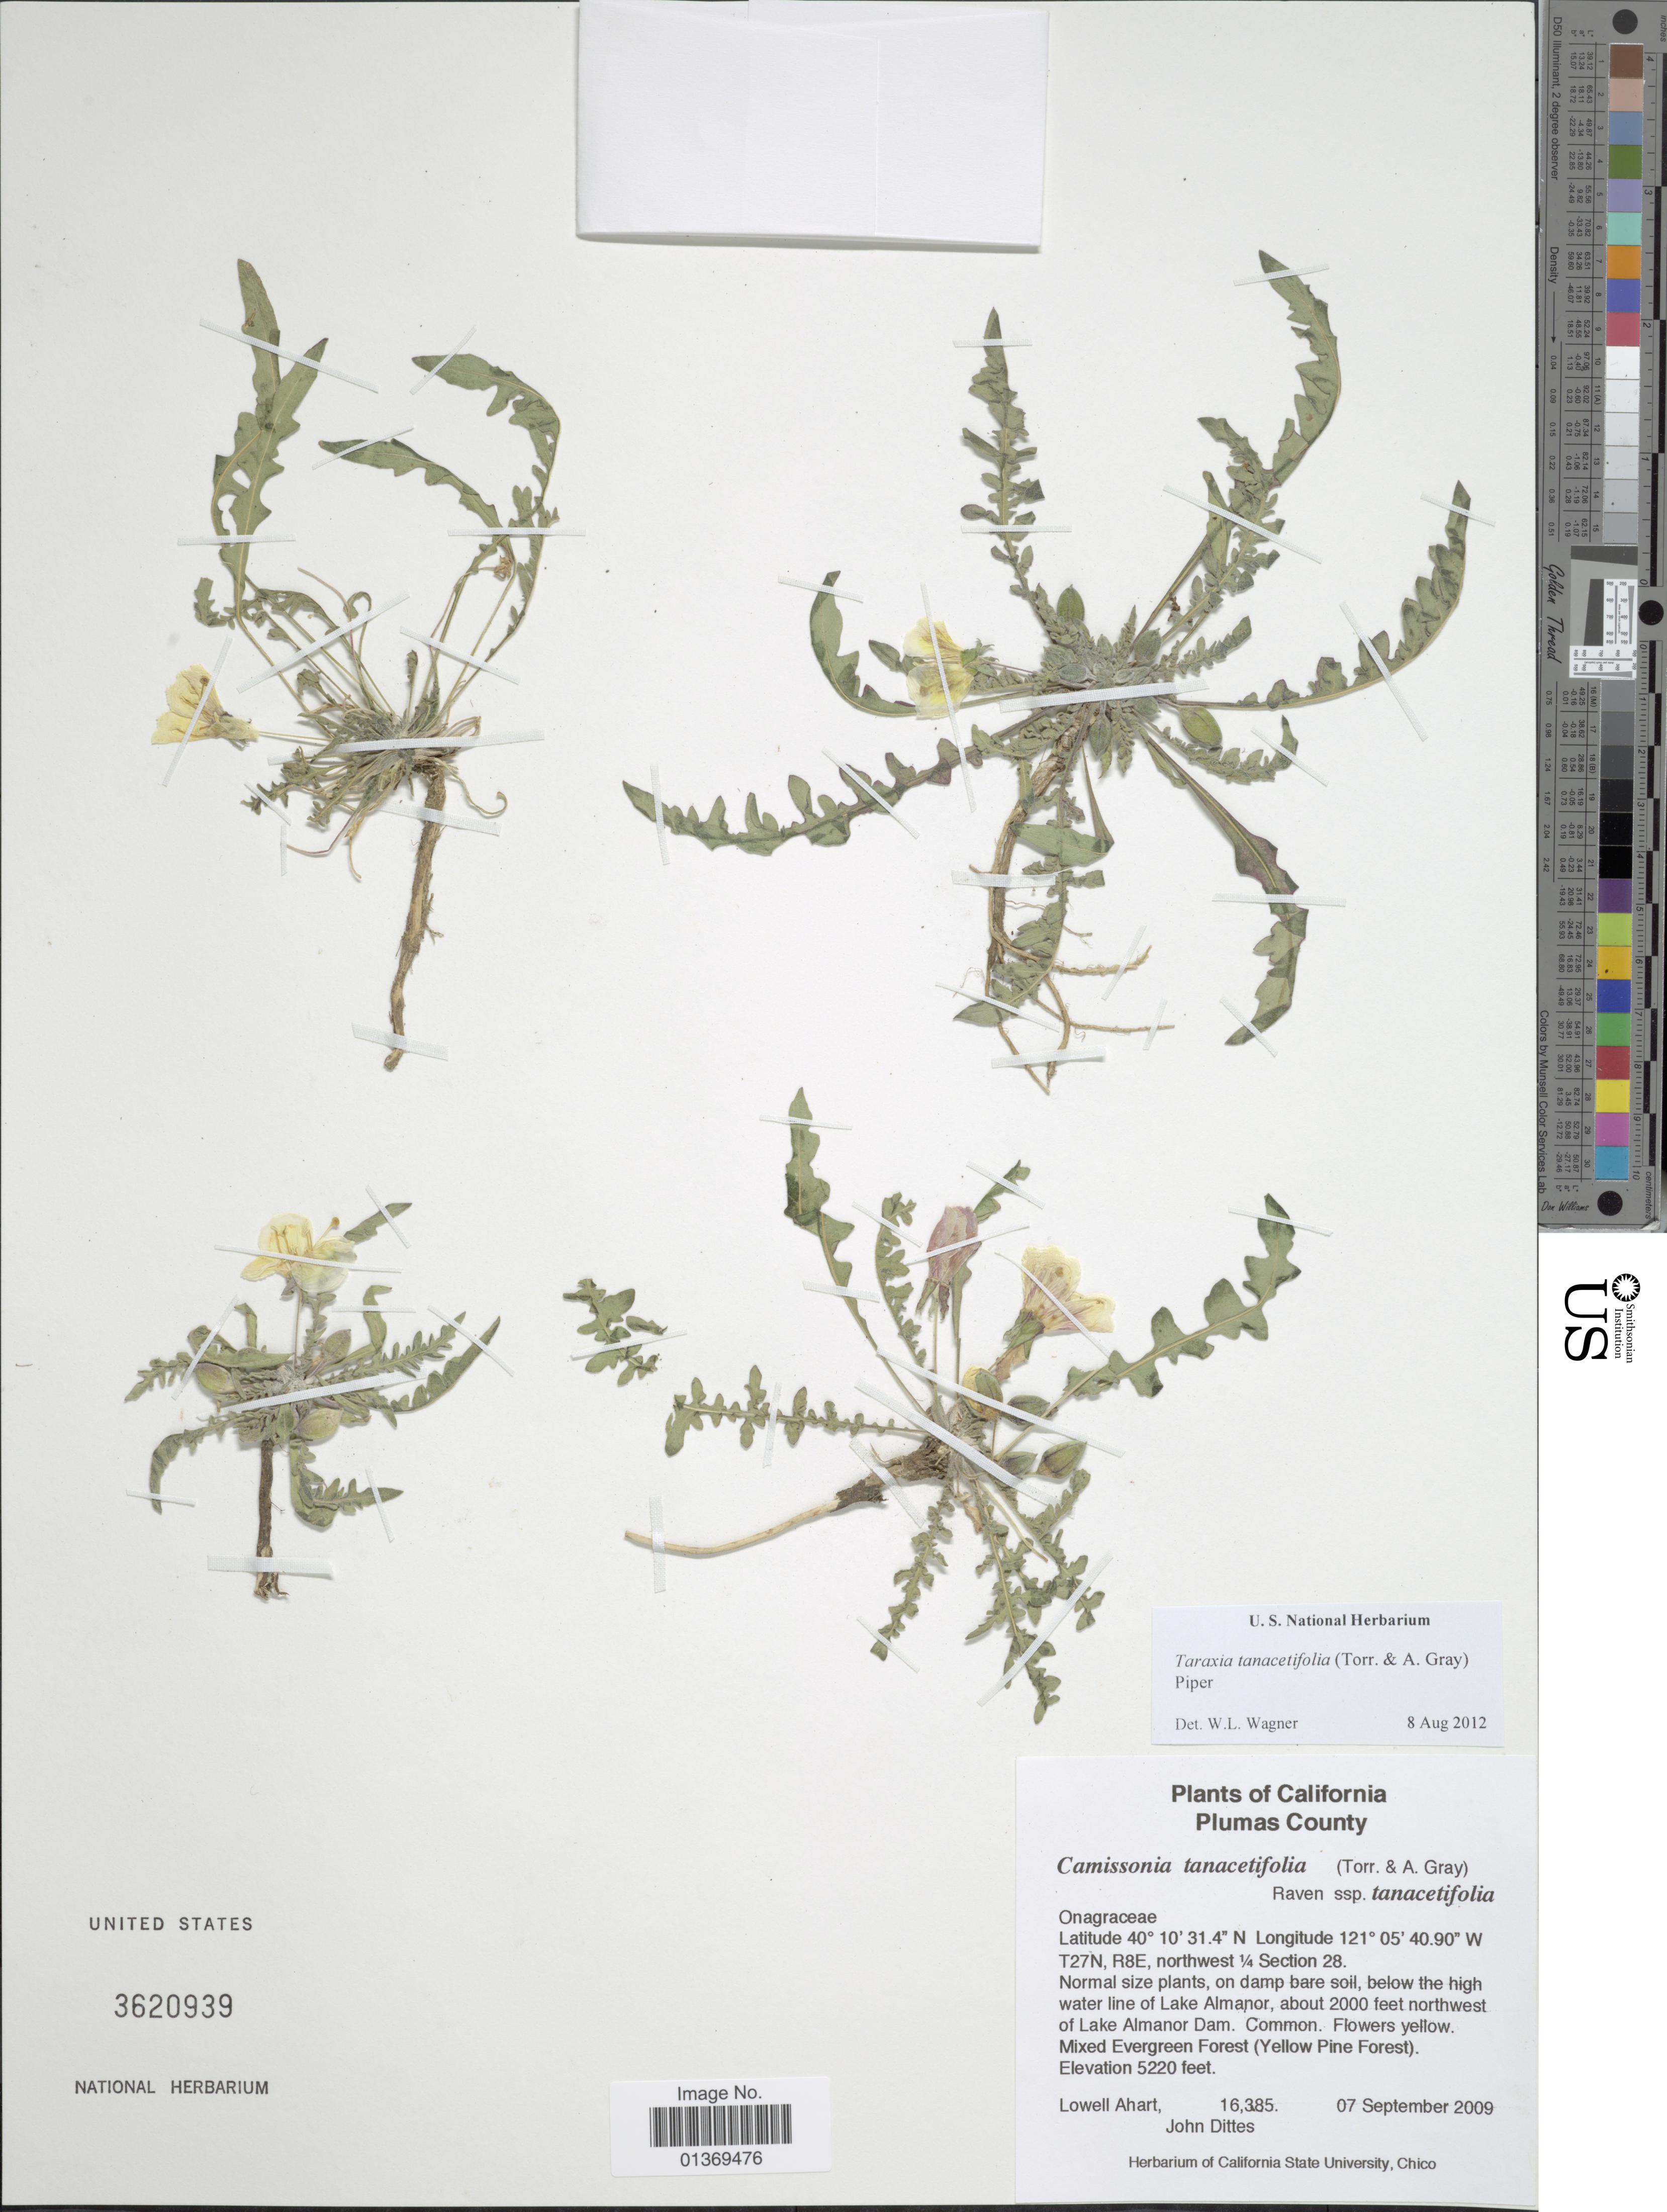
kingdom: Plantae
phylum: Tracheophyta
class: Magnoliopsida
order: Myrtales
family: Onagraceae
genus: Taraxia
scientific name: Taraxia tanacetifolia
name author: (Torr. & A. Gray) Piper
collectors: L. Ahart & J. Dittes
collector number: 16385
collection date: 2009-09-07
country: United States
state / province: California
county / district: Plumas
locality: Plumas County, T27N, R8E, Northwest ¼ Section 28, about 2000 feet Northwest of Lake Almanor Dam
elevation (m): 1591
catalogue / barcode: US 3620939